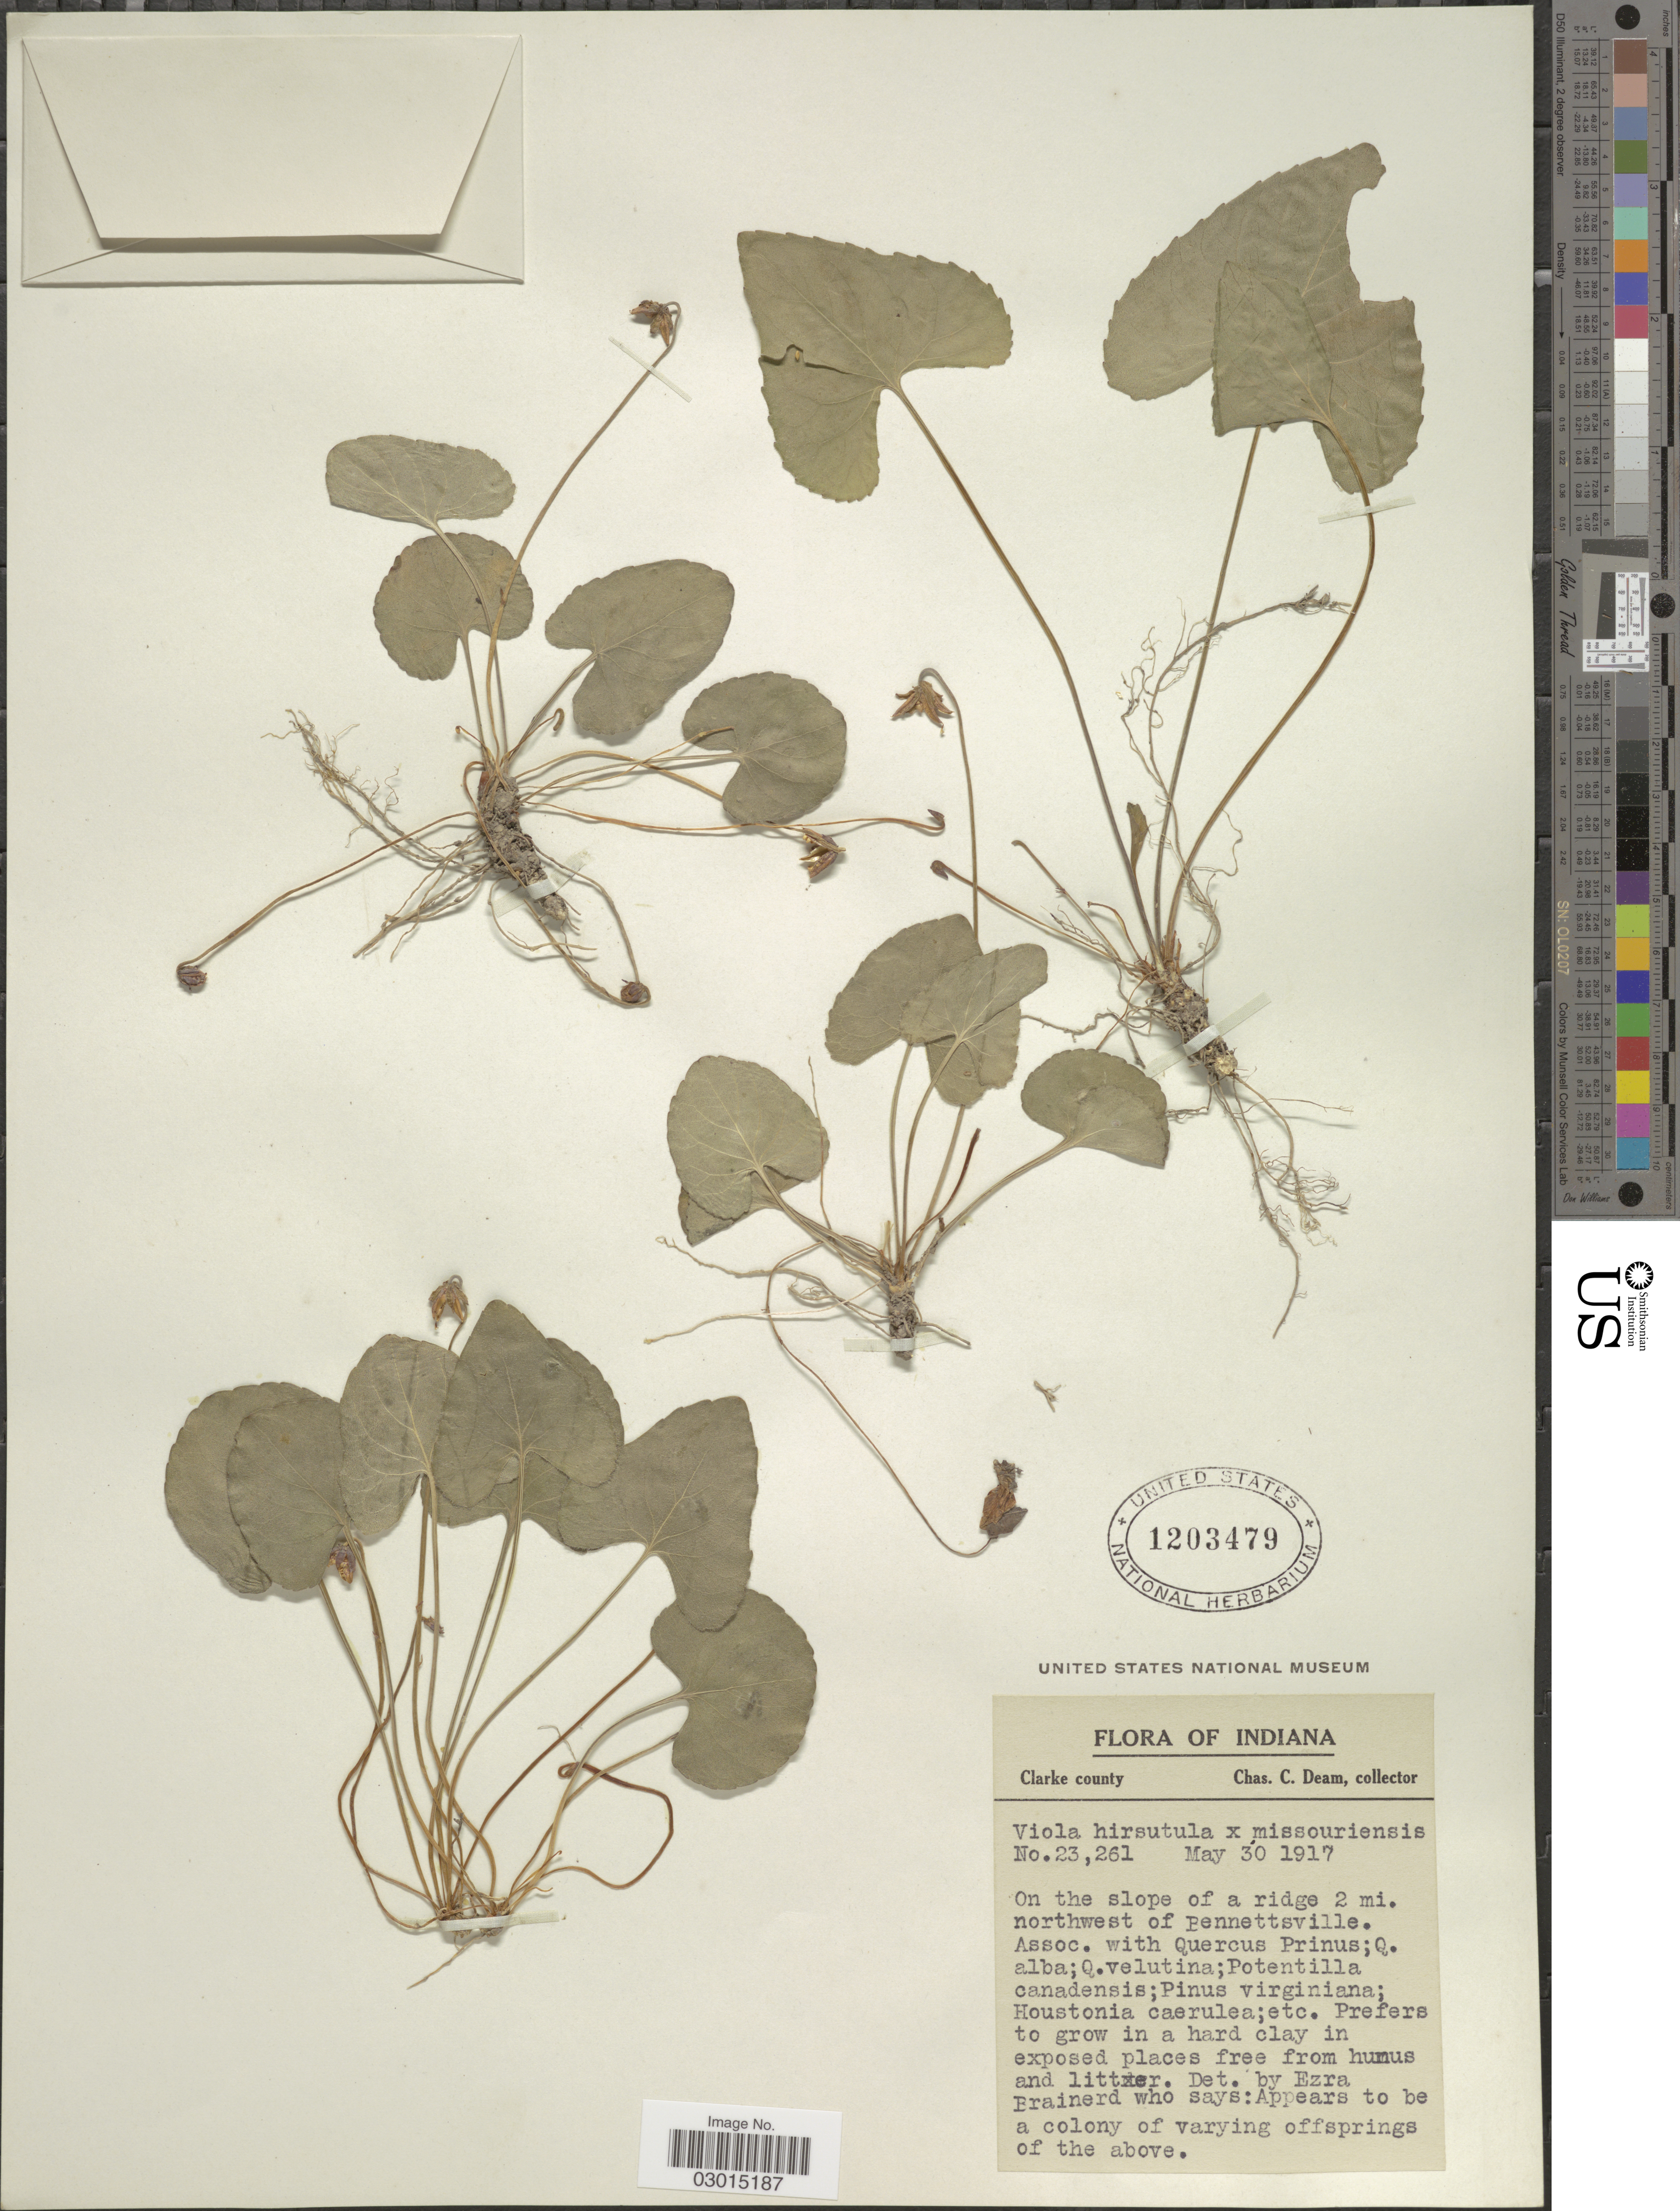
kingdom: Plantae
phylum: Tracheophyta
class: Magnoliopsida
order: Malpighiales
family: Violaceae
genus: Viola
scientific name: Viola hirsutula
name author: Brainerd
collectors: C. C. Deam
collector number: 23261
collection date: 1917-05-30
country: United States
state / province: Indiana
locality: Clarke county. On the slope of a ridge 2 mi. northwest of Pennettsville.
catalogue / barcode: US 1203479